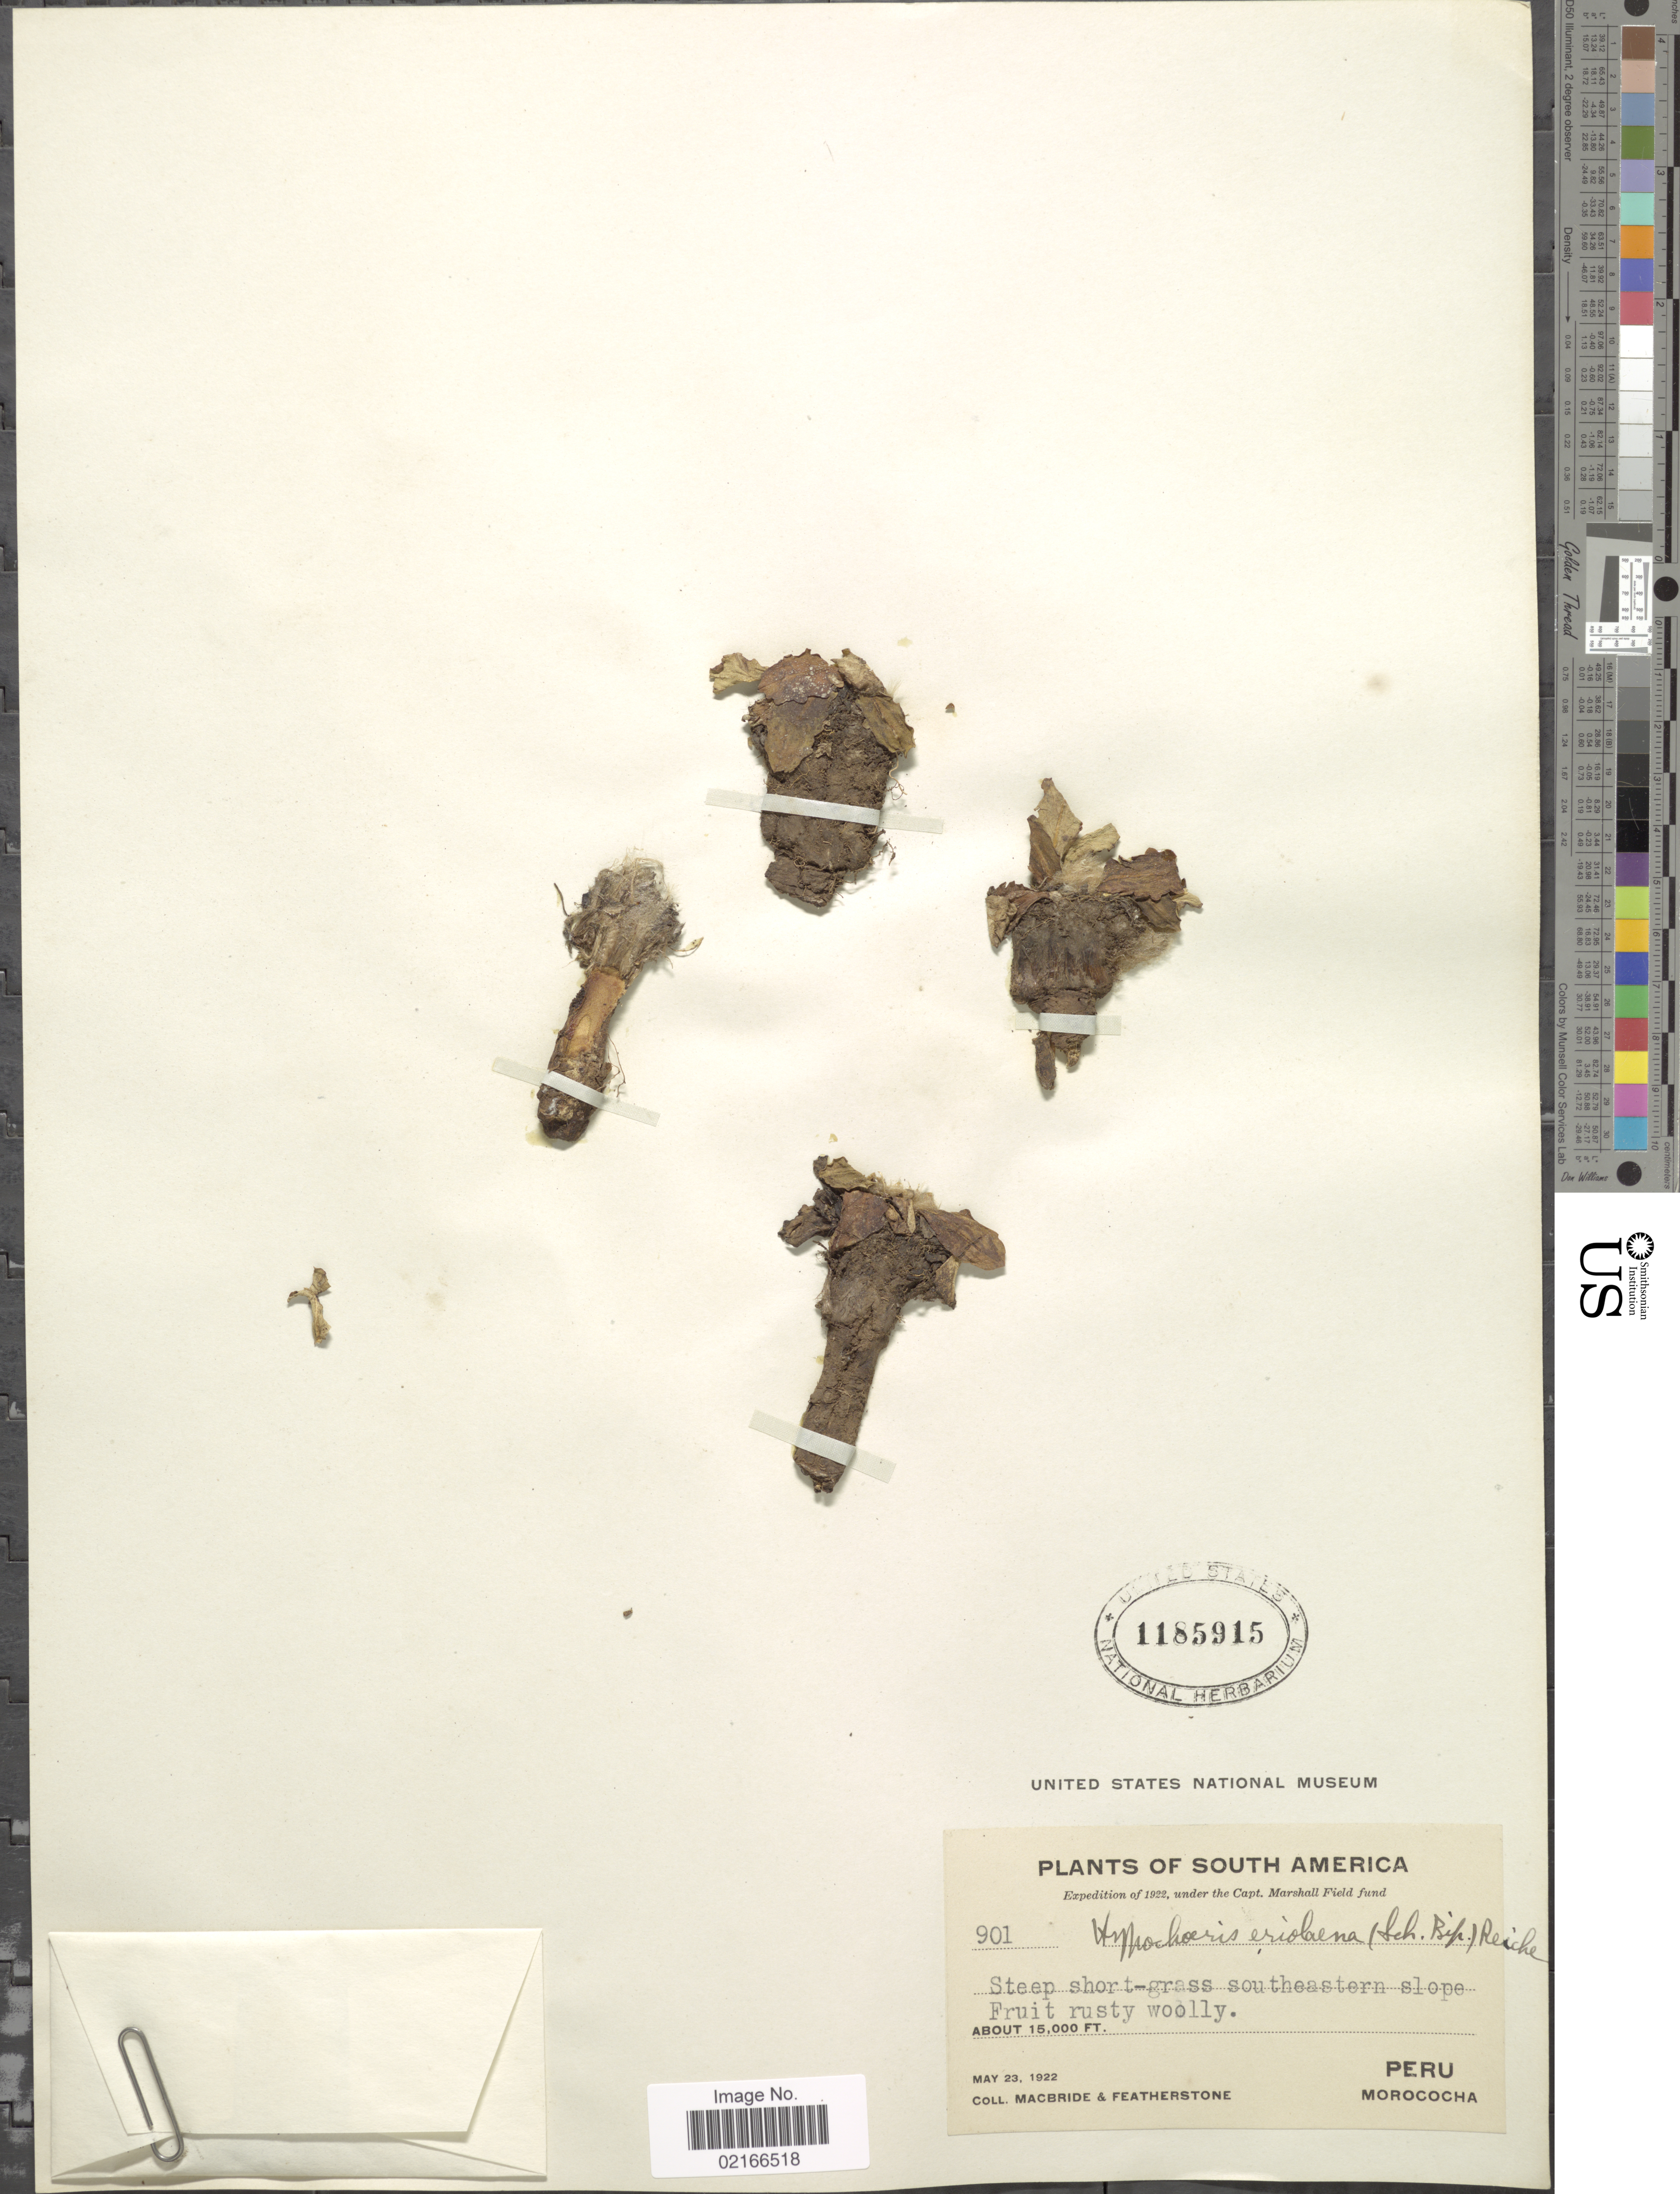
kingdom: Plantae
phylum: Tracheophyta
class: Magnoliopsida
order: Asterales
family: Asteraceae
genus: Hypochaeris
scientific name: Hypochaeris eriolaena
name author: (Sch. Bip.) Reiche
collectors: Macbride, -- & -. Featherstone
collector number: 901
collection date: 1922-05-23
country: Peru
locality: Morococha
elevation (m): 4572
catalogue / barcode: US 1185915